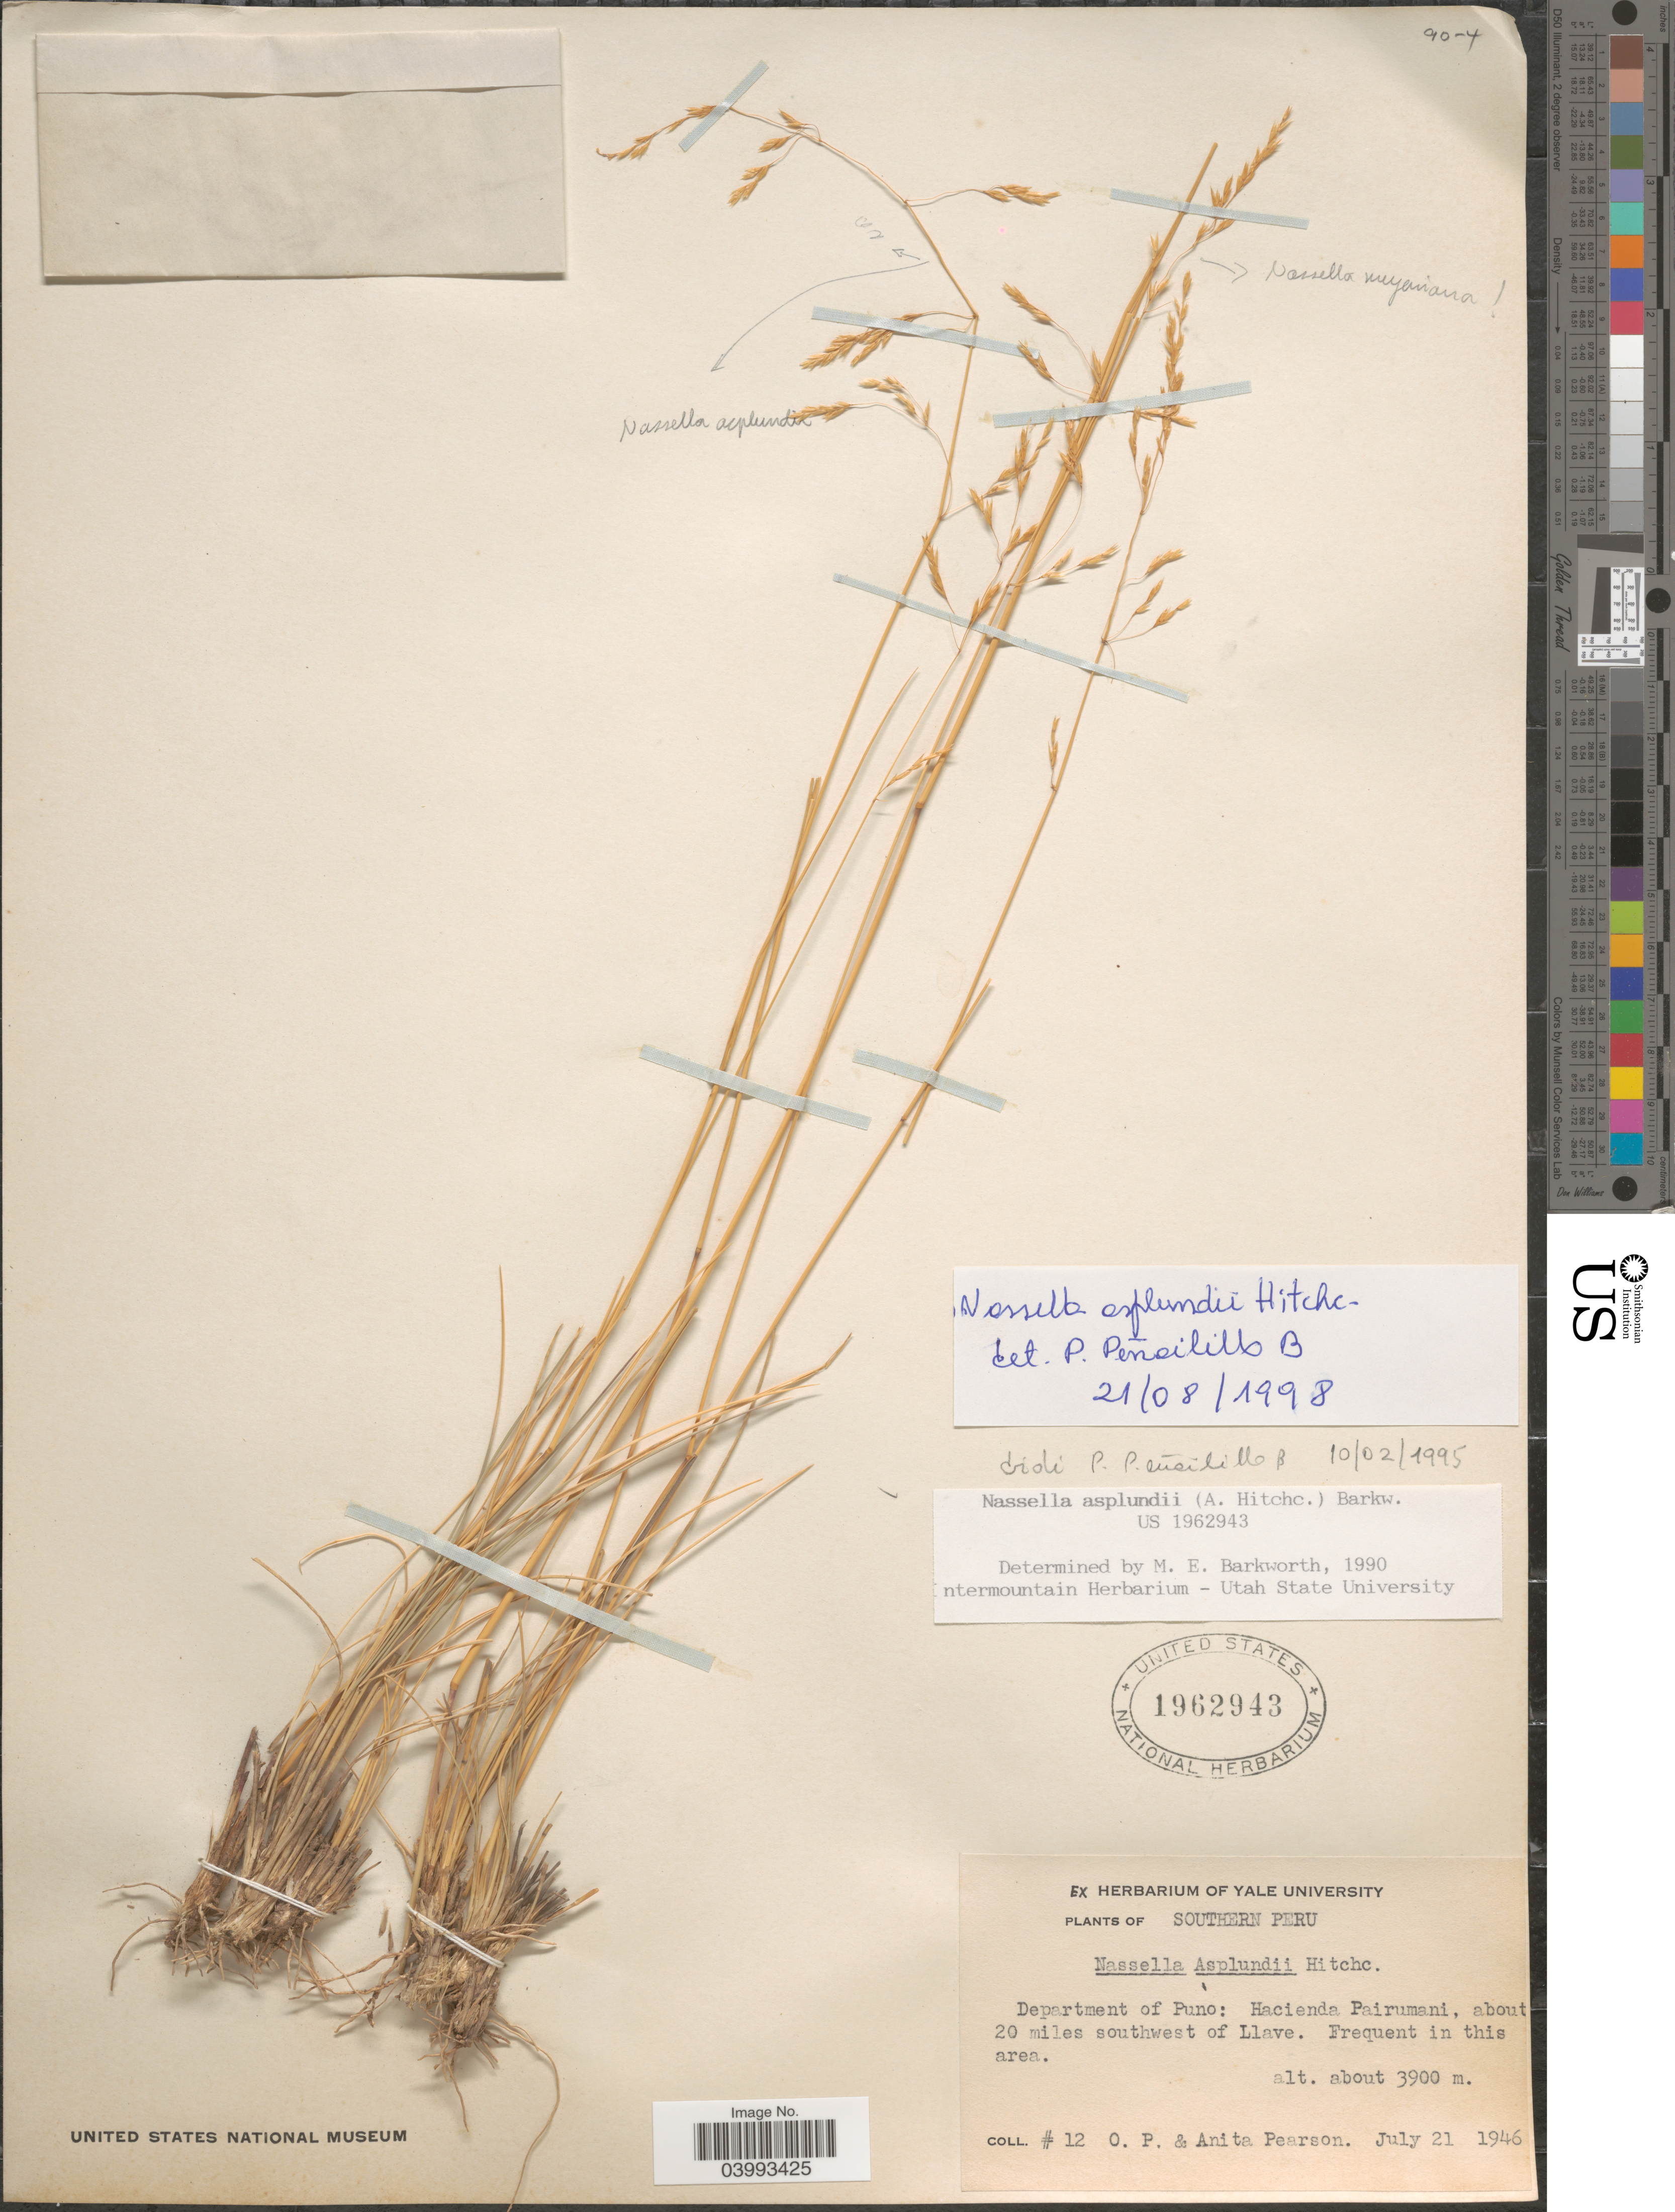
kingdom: Plantae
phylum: Tracheophyta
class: Liliopsida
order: Poales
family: Poaceae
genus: Nassella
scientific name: Nassella asplundii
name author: Hitchc.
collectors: O. P. Pearson & A. Pearson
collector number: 12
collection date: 1946-07-21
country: Peru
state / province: Puno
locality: Southern Peru. Department of Puno: Hacienda Pairumani, about 20 miles southwest of Llave.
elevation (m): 3900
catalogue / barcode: US 1962943